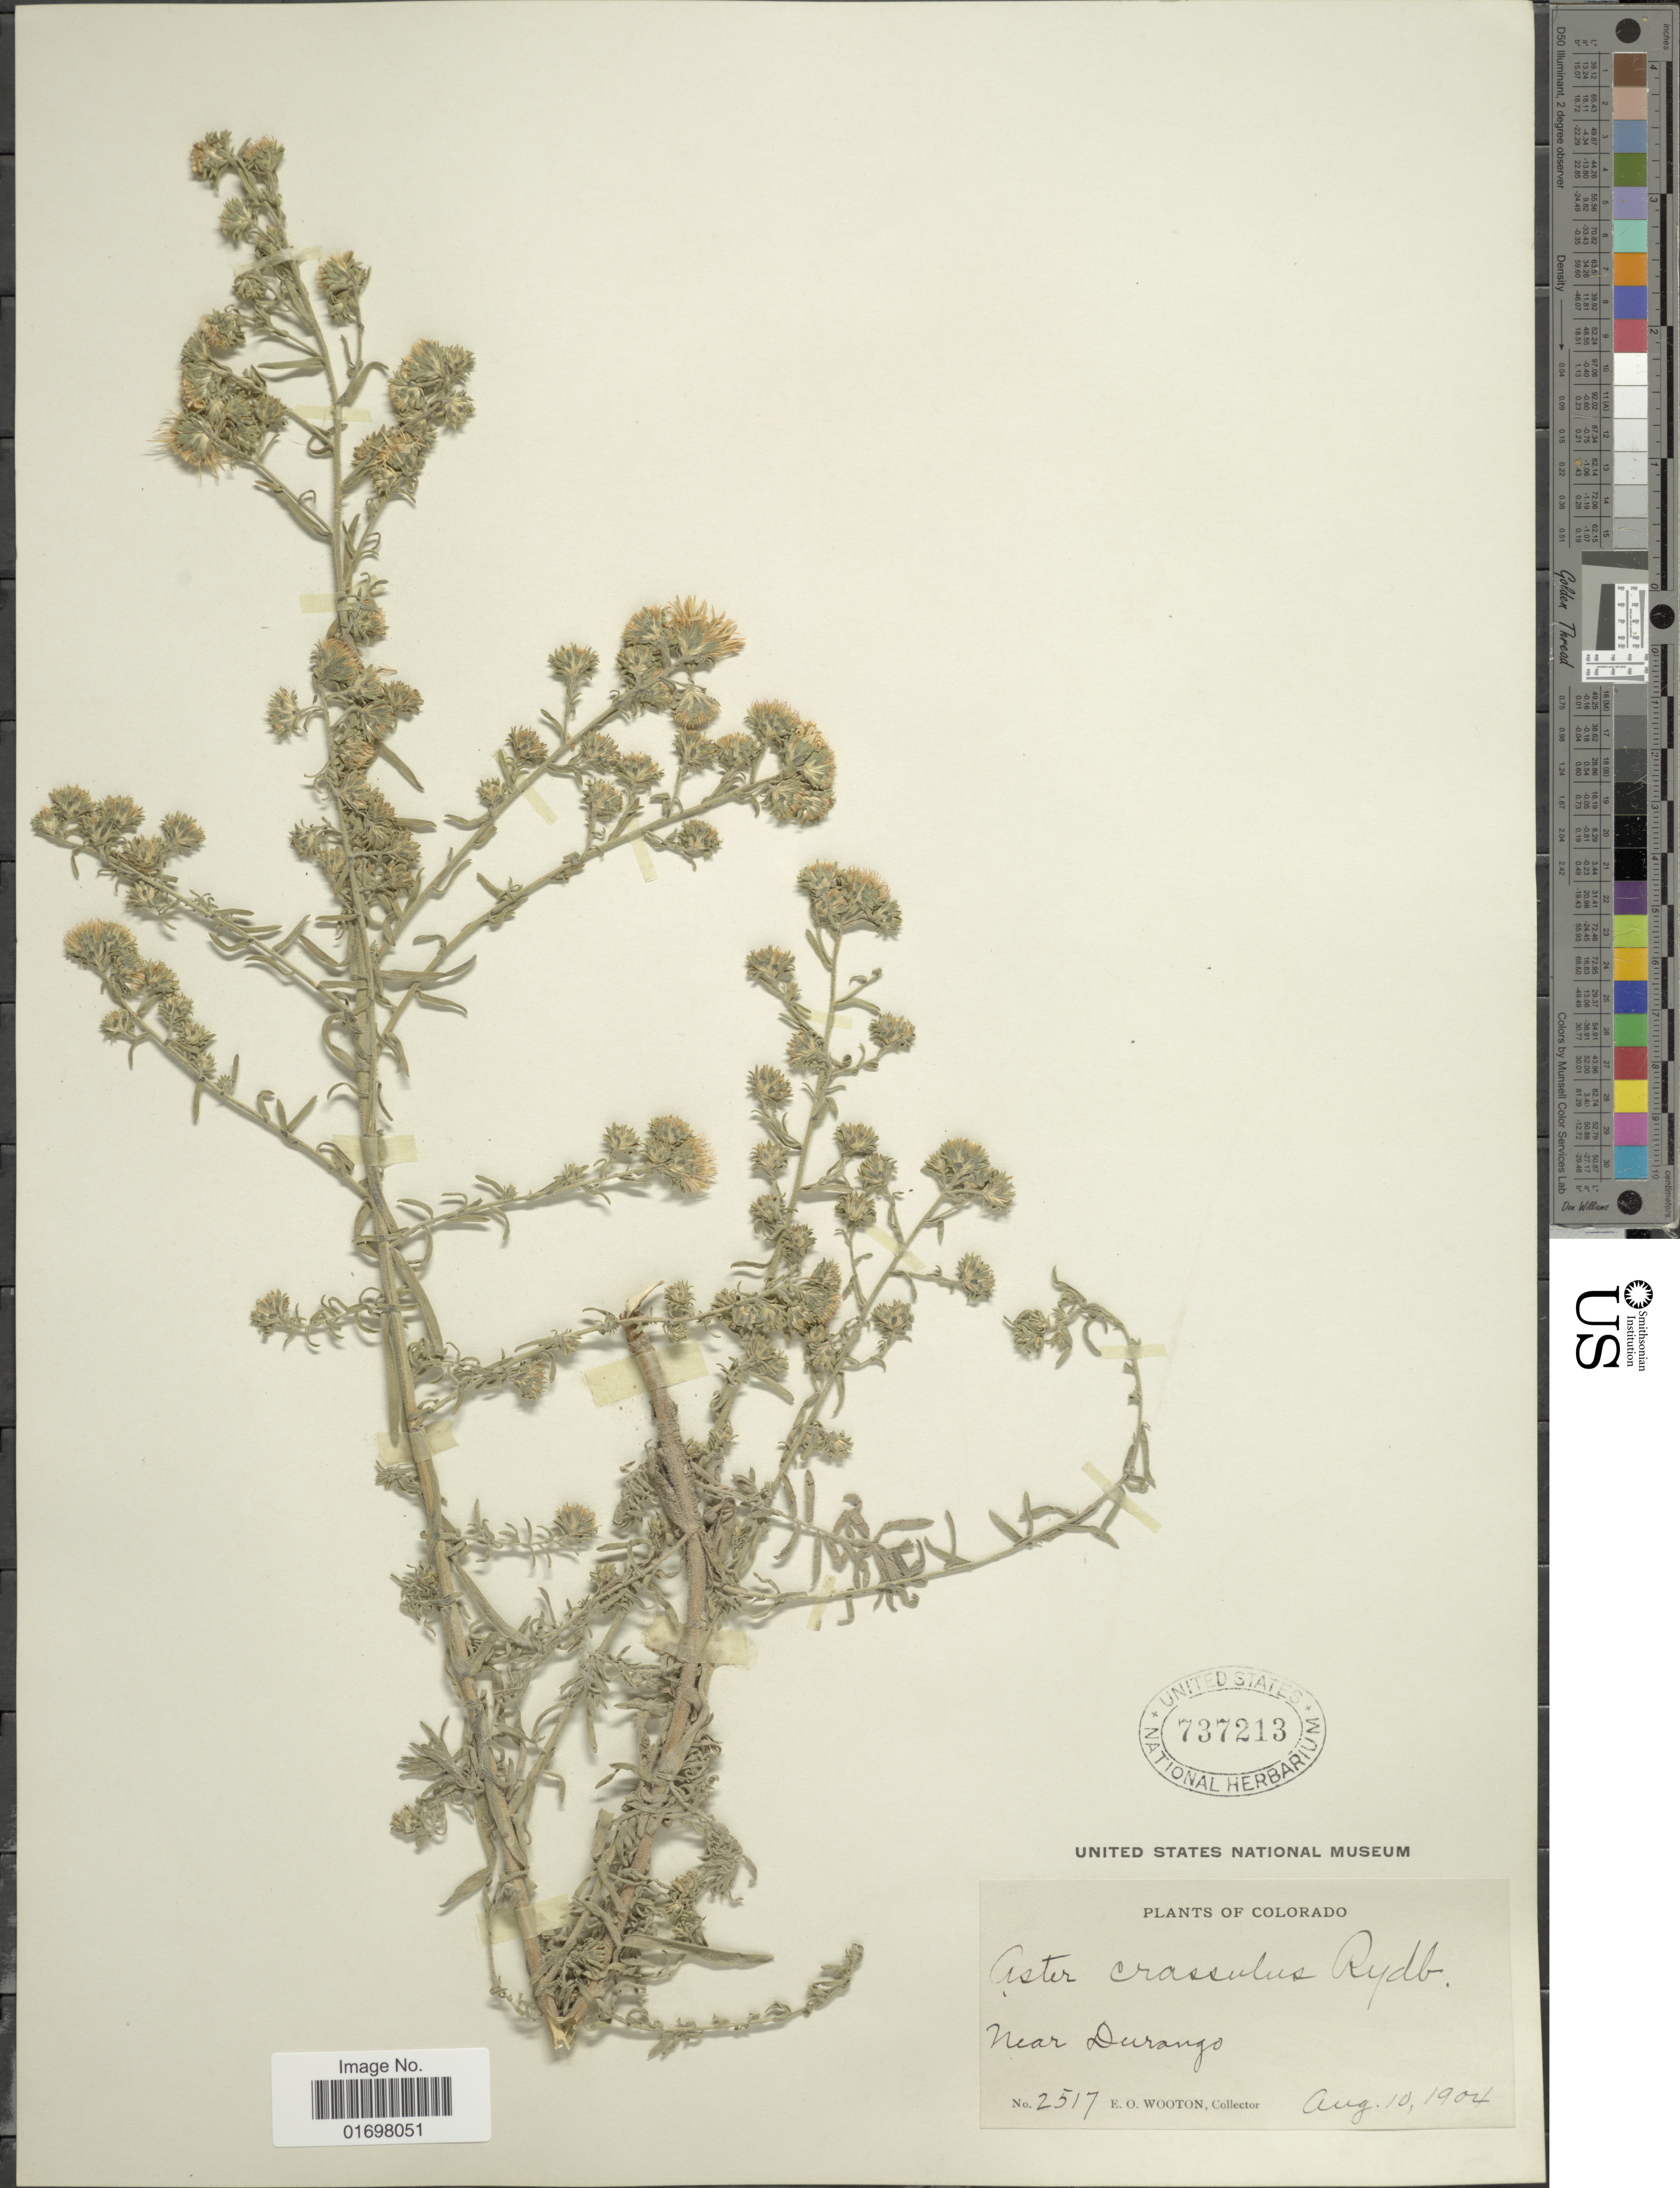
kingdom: Plantae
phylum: Tracheophyta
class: Magnoliopsida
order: Asterales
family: Asteraceae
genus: Symphyotrichum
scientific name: Symphyotrichum falcatum var. commutatum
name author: (Torr. & A. Gray) G.L. Nesom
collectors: E. O. Wooton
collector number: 2517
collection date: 1904-08-10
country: United States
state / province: Colorado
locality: Near Durango.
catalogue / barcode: US 737213